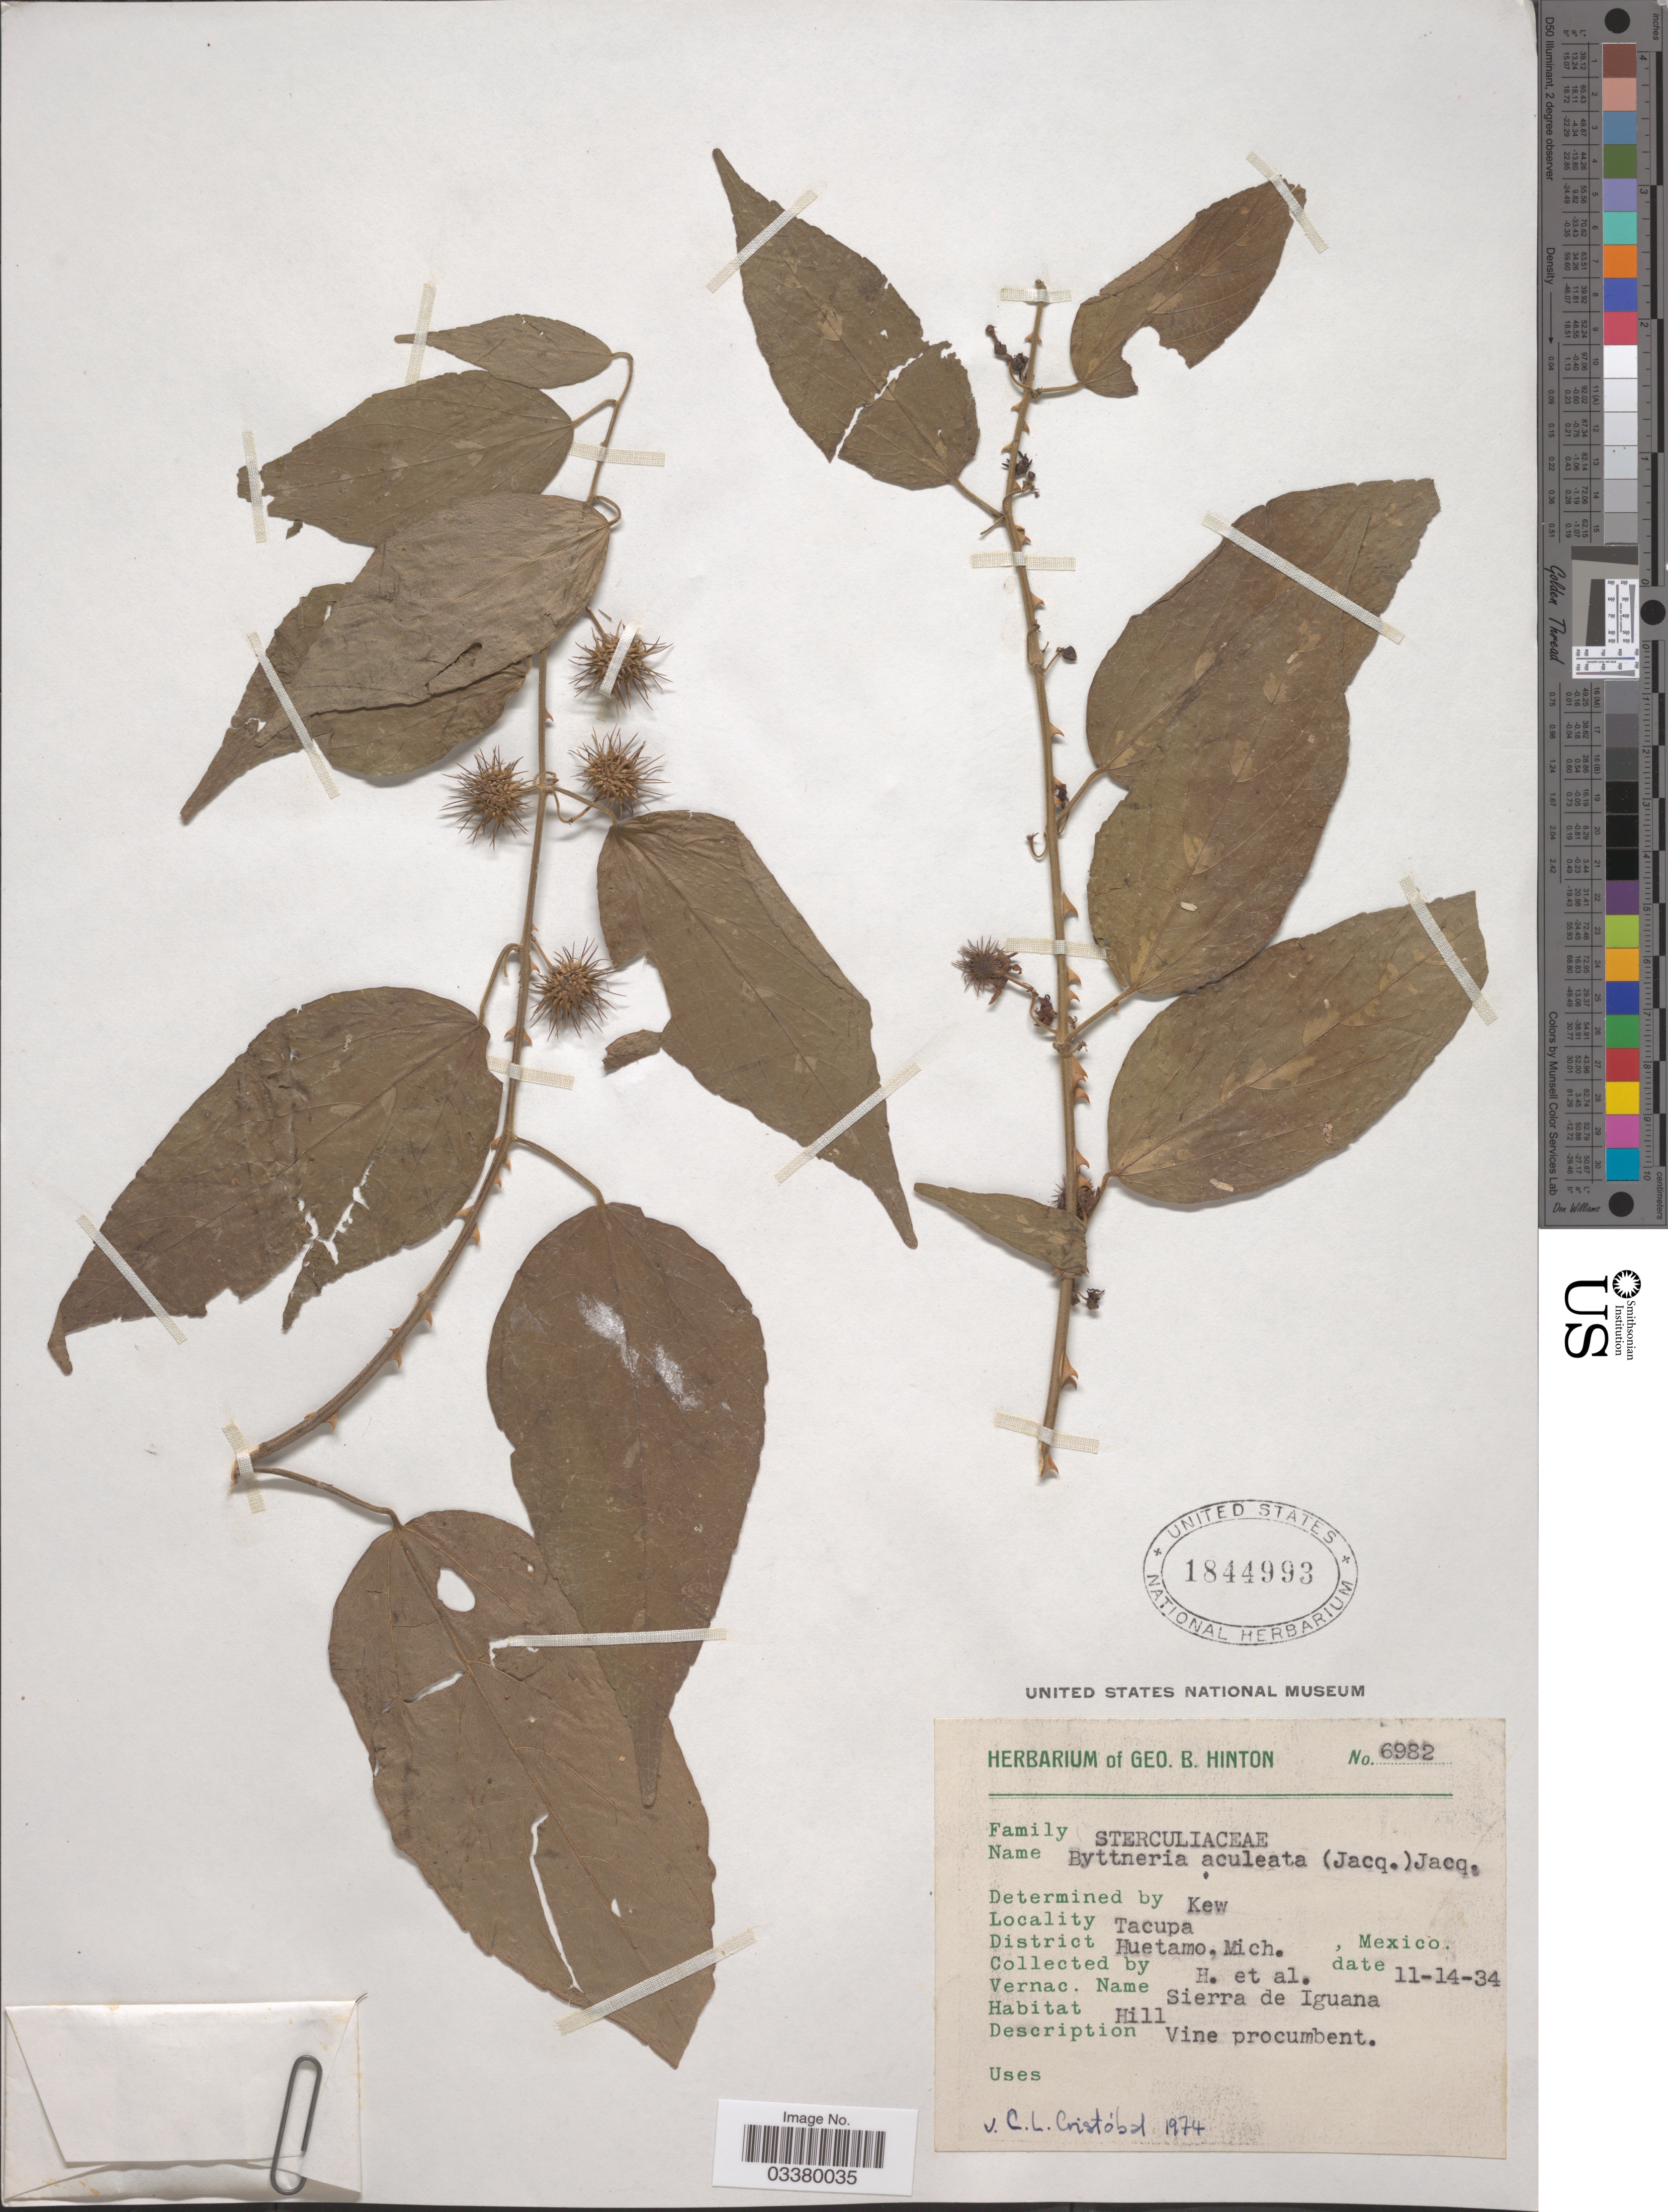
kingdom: Plantae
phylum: Tracheophyta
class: Magnoliopsida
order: Malvales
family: Malvaceae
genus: Byttneria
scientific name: Byttneria aculeata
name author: (Jacq.) Jacq.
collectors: G. B. Hinton & et al.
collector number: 6982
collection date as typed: Transcribed d/m/y: 14/11/34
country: Mexico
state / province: Michoacán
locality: Tacupa, District Huetamo.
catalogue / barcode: US 1844993